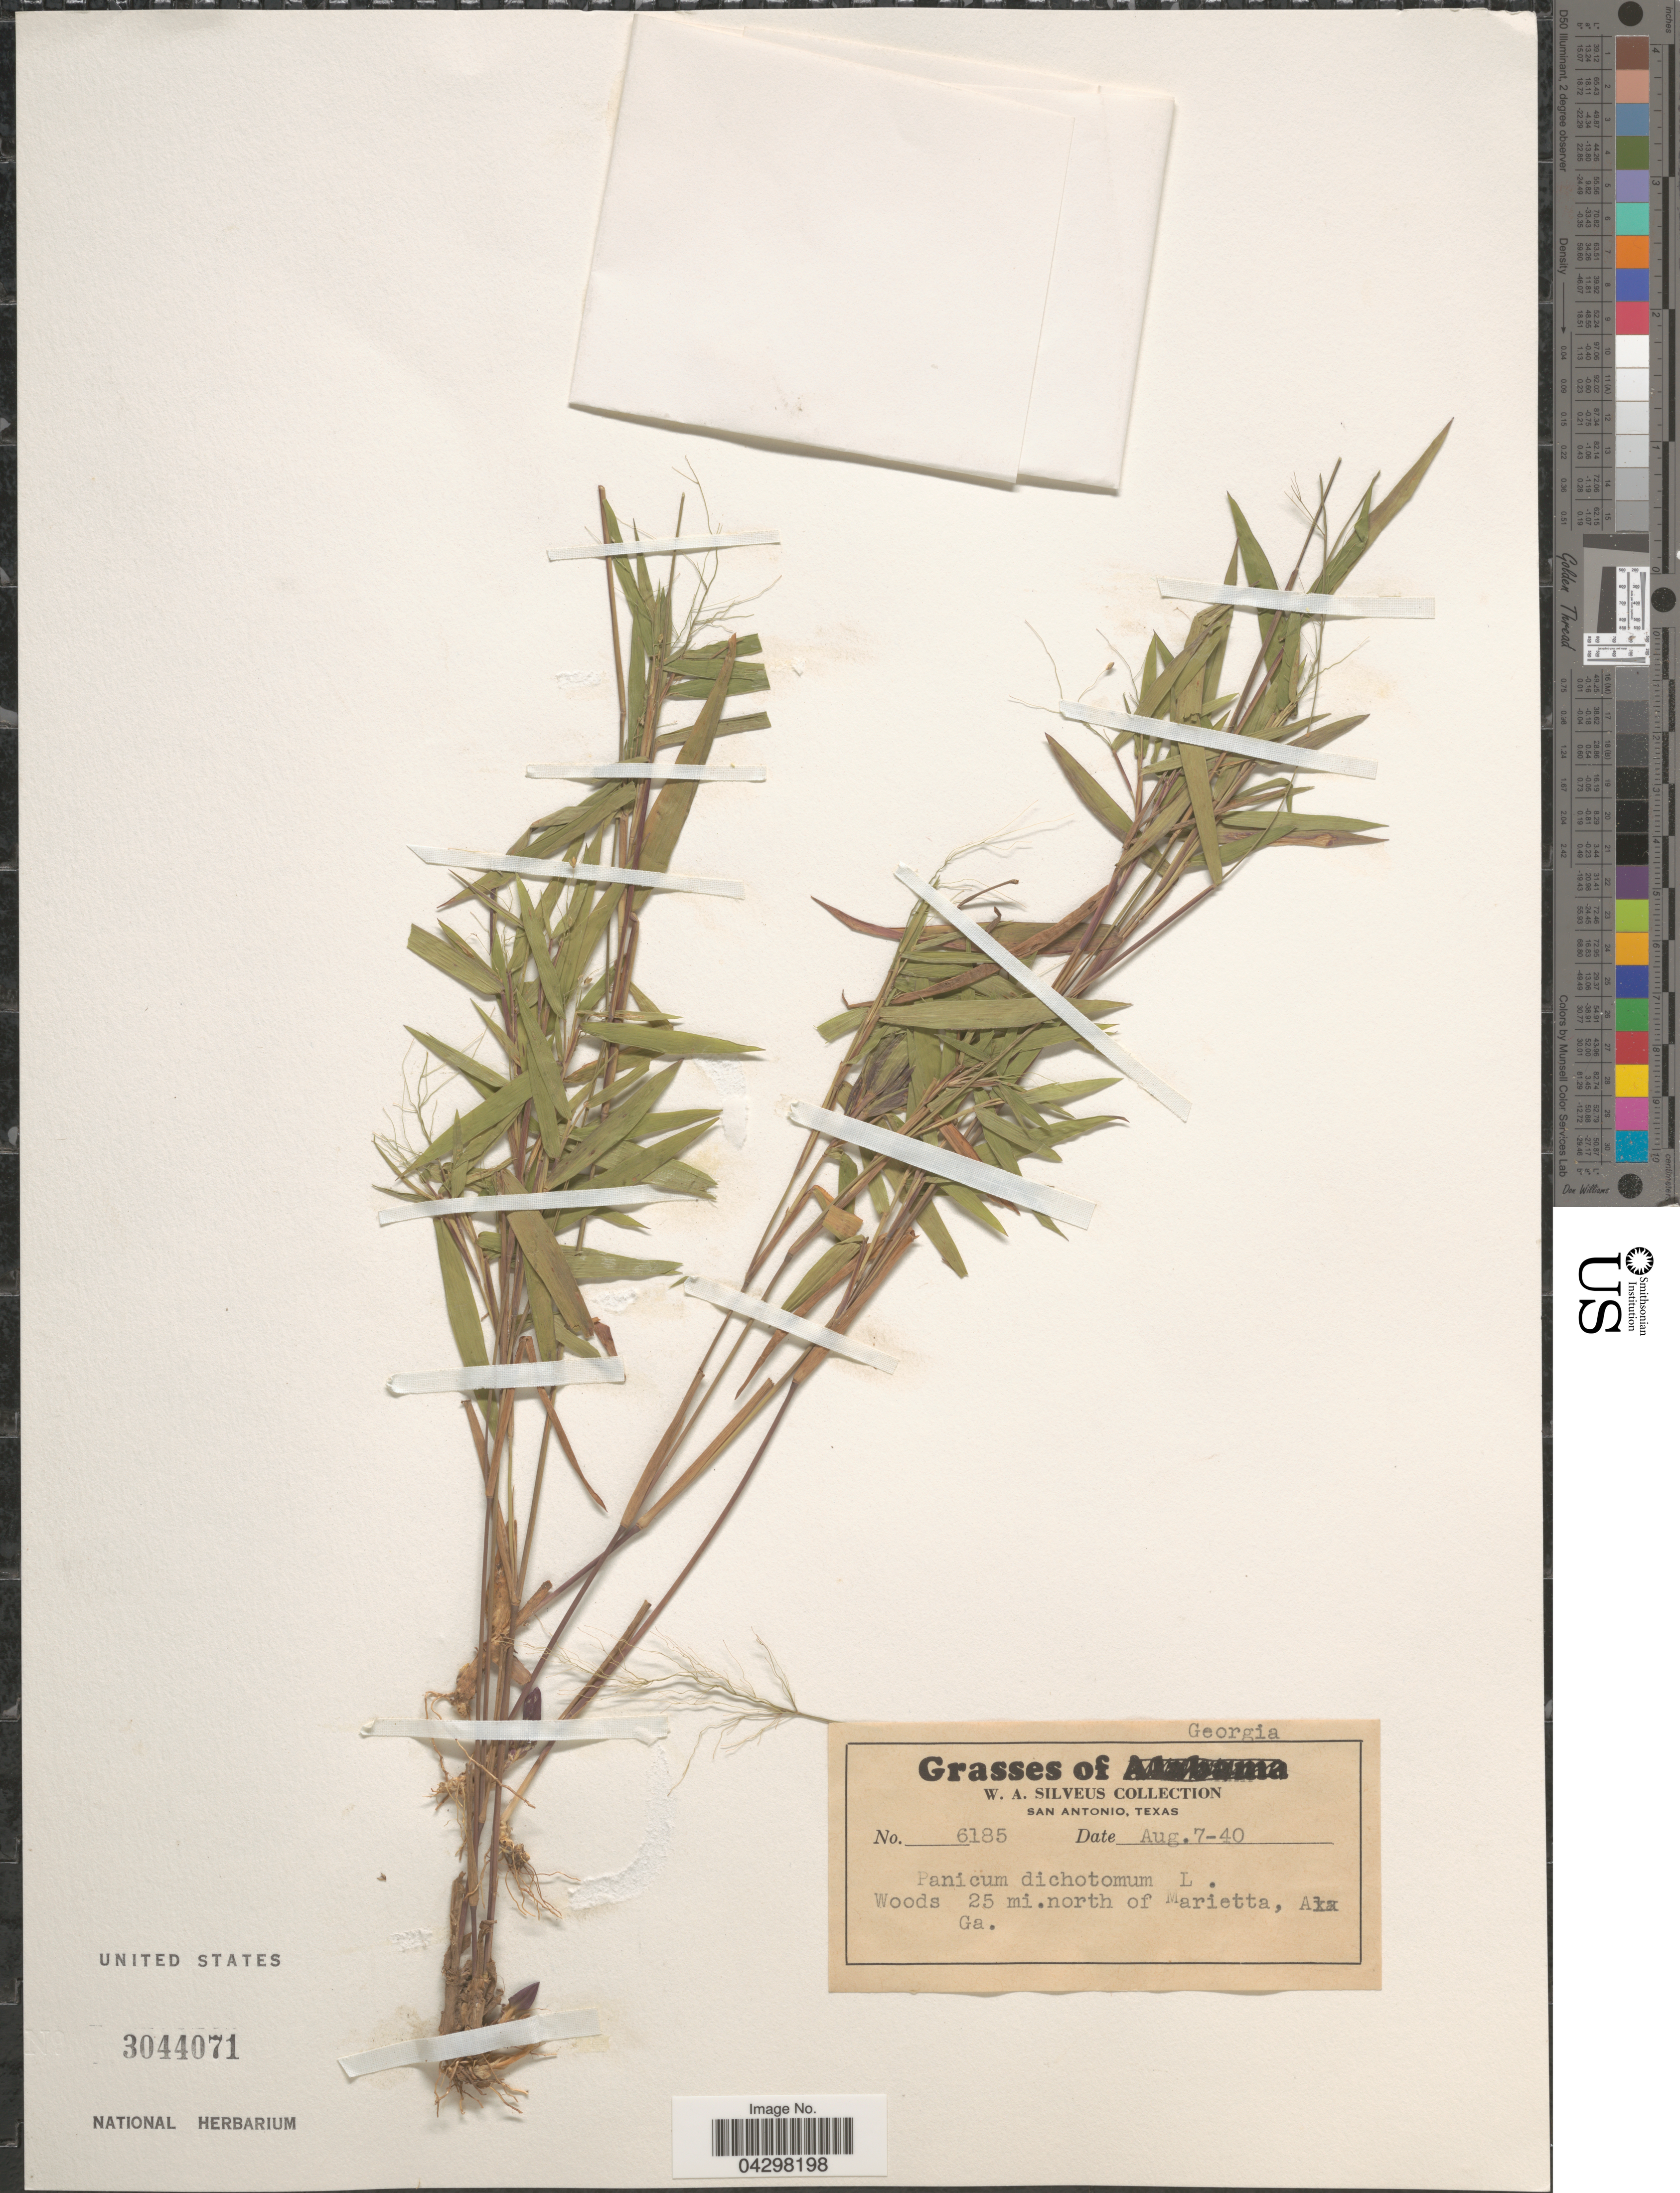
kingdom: Plantae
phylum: Tracheophyta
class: Liliopsida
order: Poales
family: Poaceae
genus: Panicum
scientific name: Panicum dichotomiflorum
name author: Michx.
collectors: W. Silveus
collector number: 6185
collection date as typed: Transcribed d/m/y: 7/8/40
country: United States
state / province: Georgia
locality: Woods 25 mi.north of Marietta.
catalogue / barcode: US 3044071